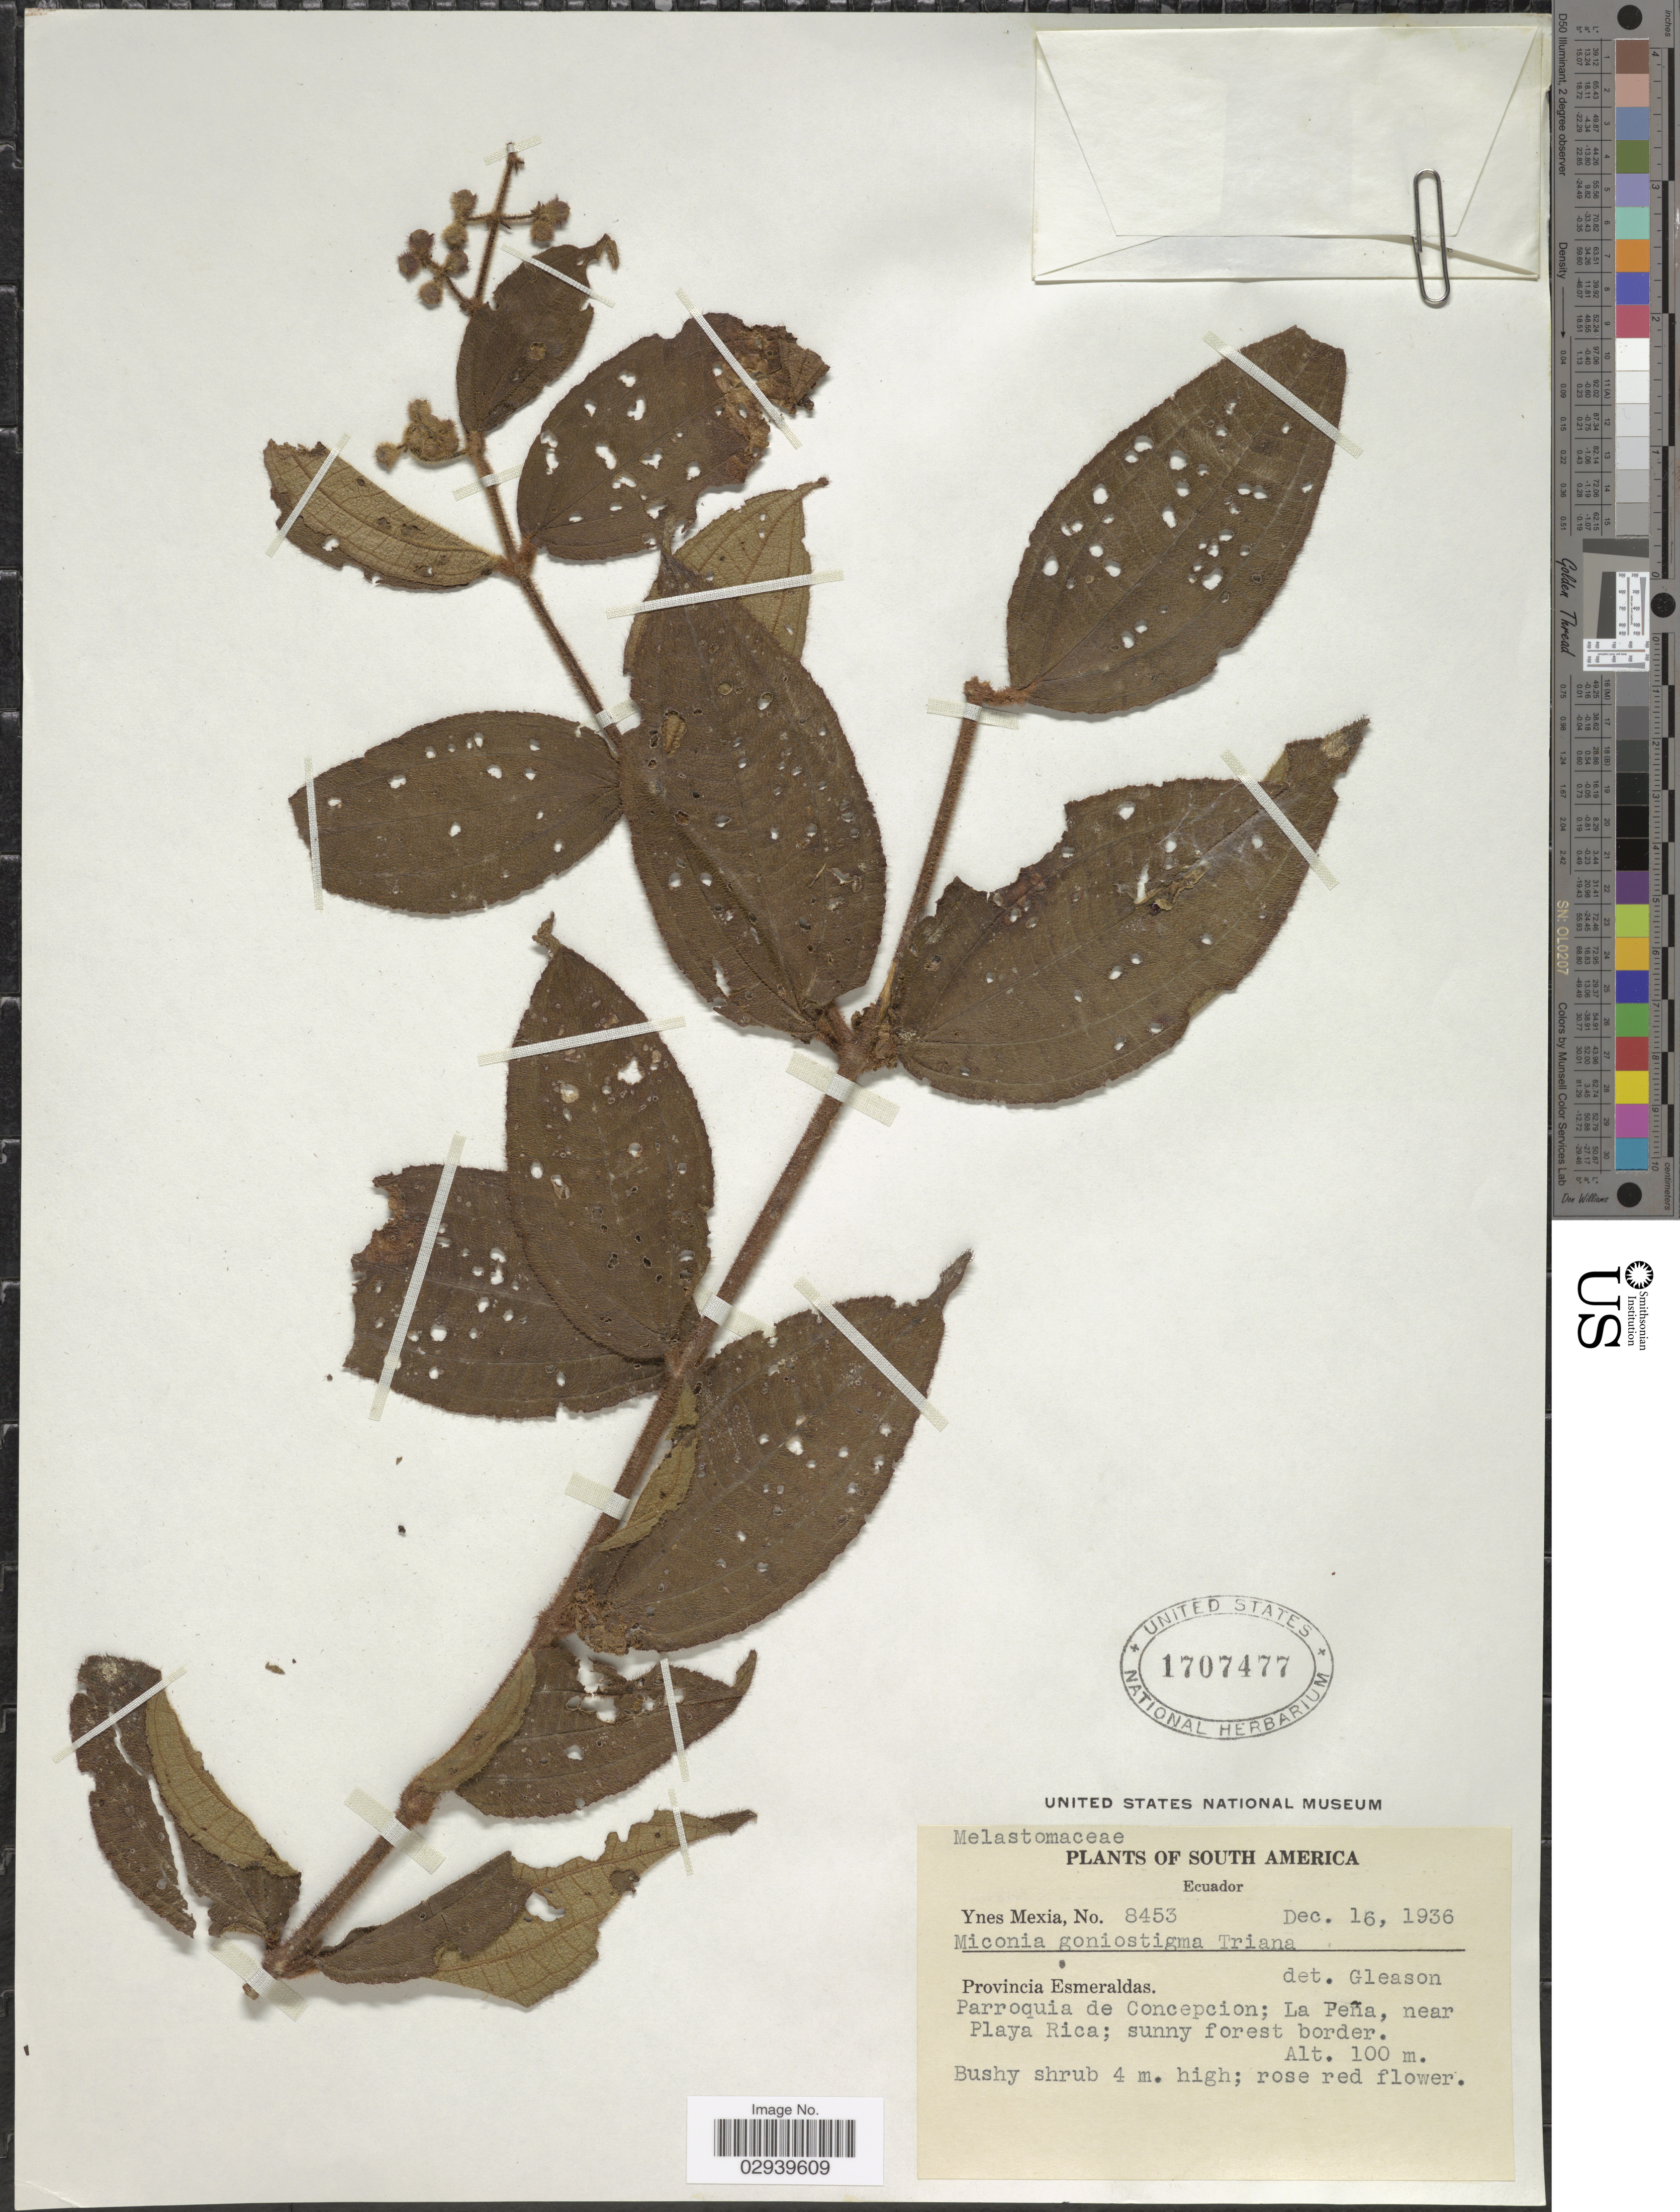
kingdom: Plantae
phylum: Tracheophyta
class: Magnoliopsida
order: Myrtales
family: Melastomataceae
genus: Miconia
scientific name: Miconia goniostigma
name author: Triana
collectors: Y. Mexia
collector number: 8453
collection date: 1936-12-16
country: Ecuador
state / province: Esmeraldas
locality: Parroquia de Concepcion; La Peña, near Playa Rica.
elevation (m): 100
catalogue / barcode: US 1707477